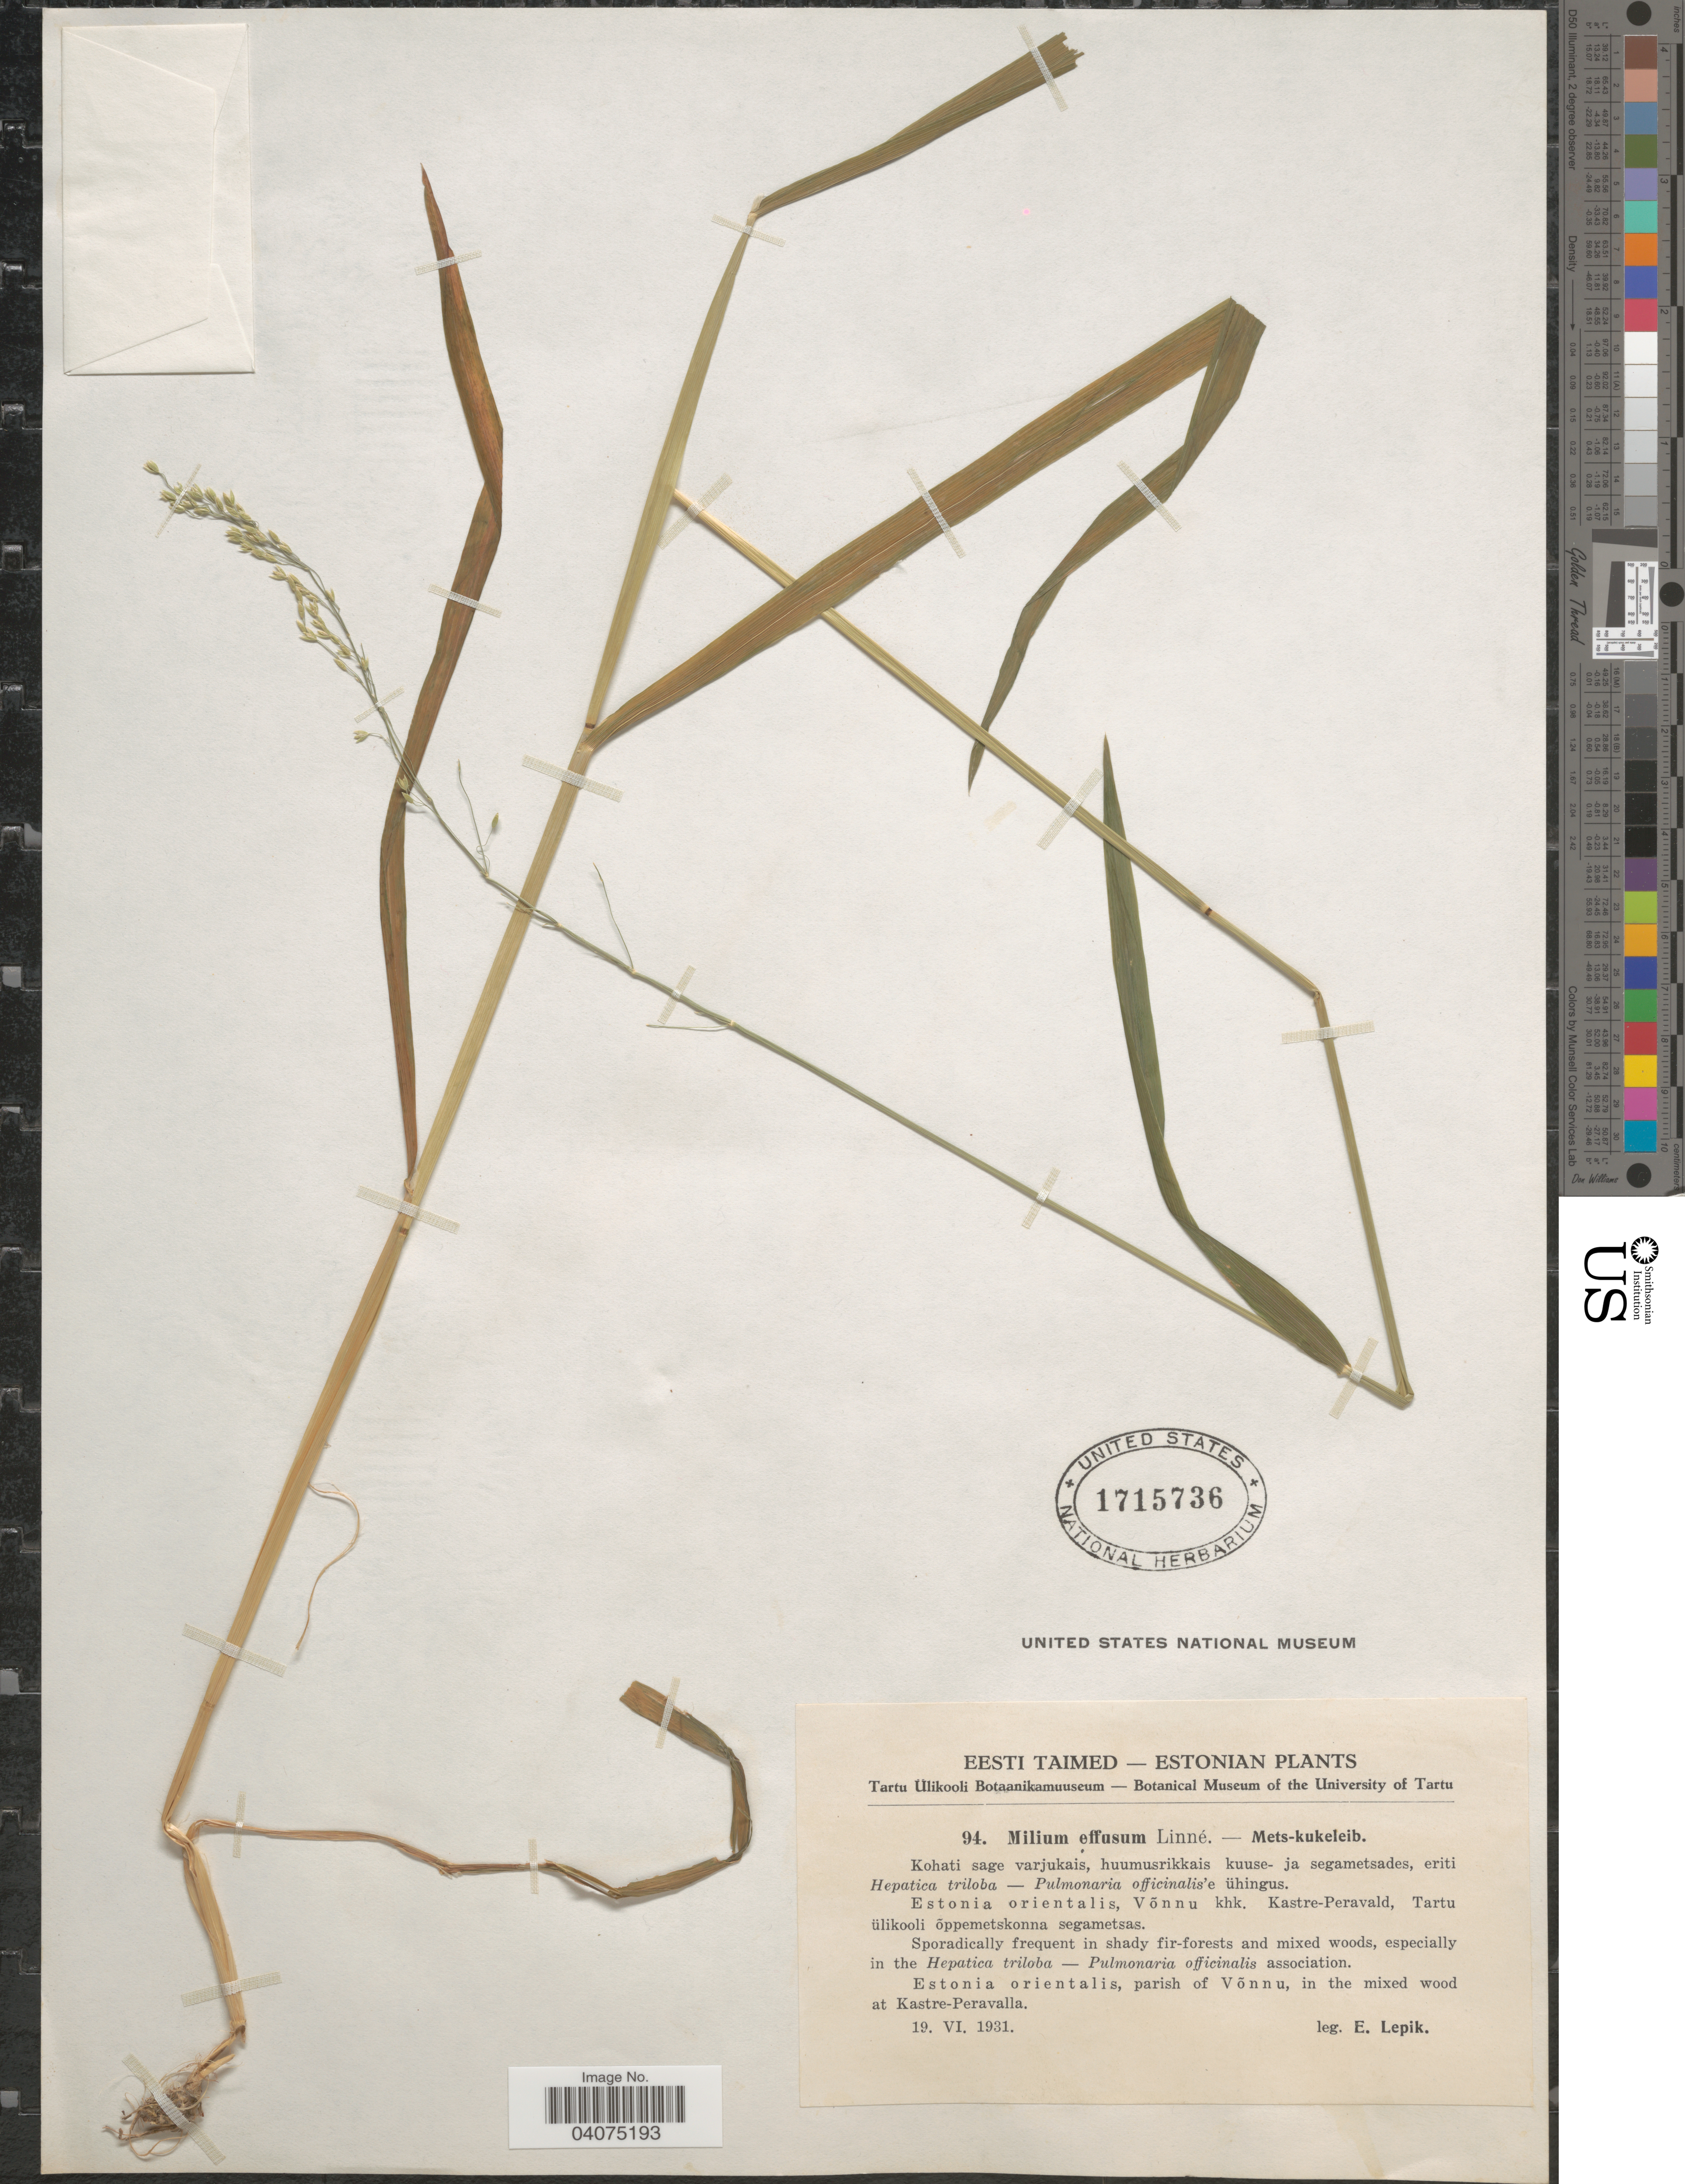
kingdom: Plantae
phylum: Tracheophyta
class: Liliopsida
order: Poales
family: Poaceae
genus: Milium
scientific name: Milium effusum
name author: L.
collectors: E. Lepik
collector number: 94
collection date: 1931-06-19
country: Estonia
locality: Estonia orientalis, parish of Võnnu, in the mixed wood at Kastre-Peravalla.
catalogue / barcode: US 1715736